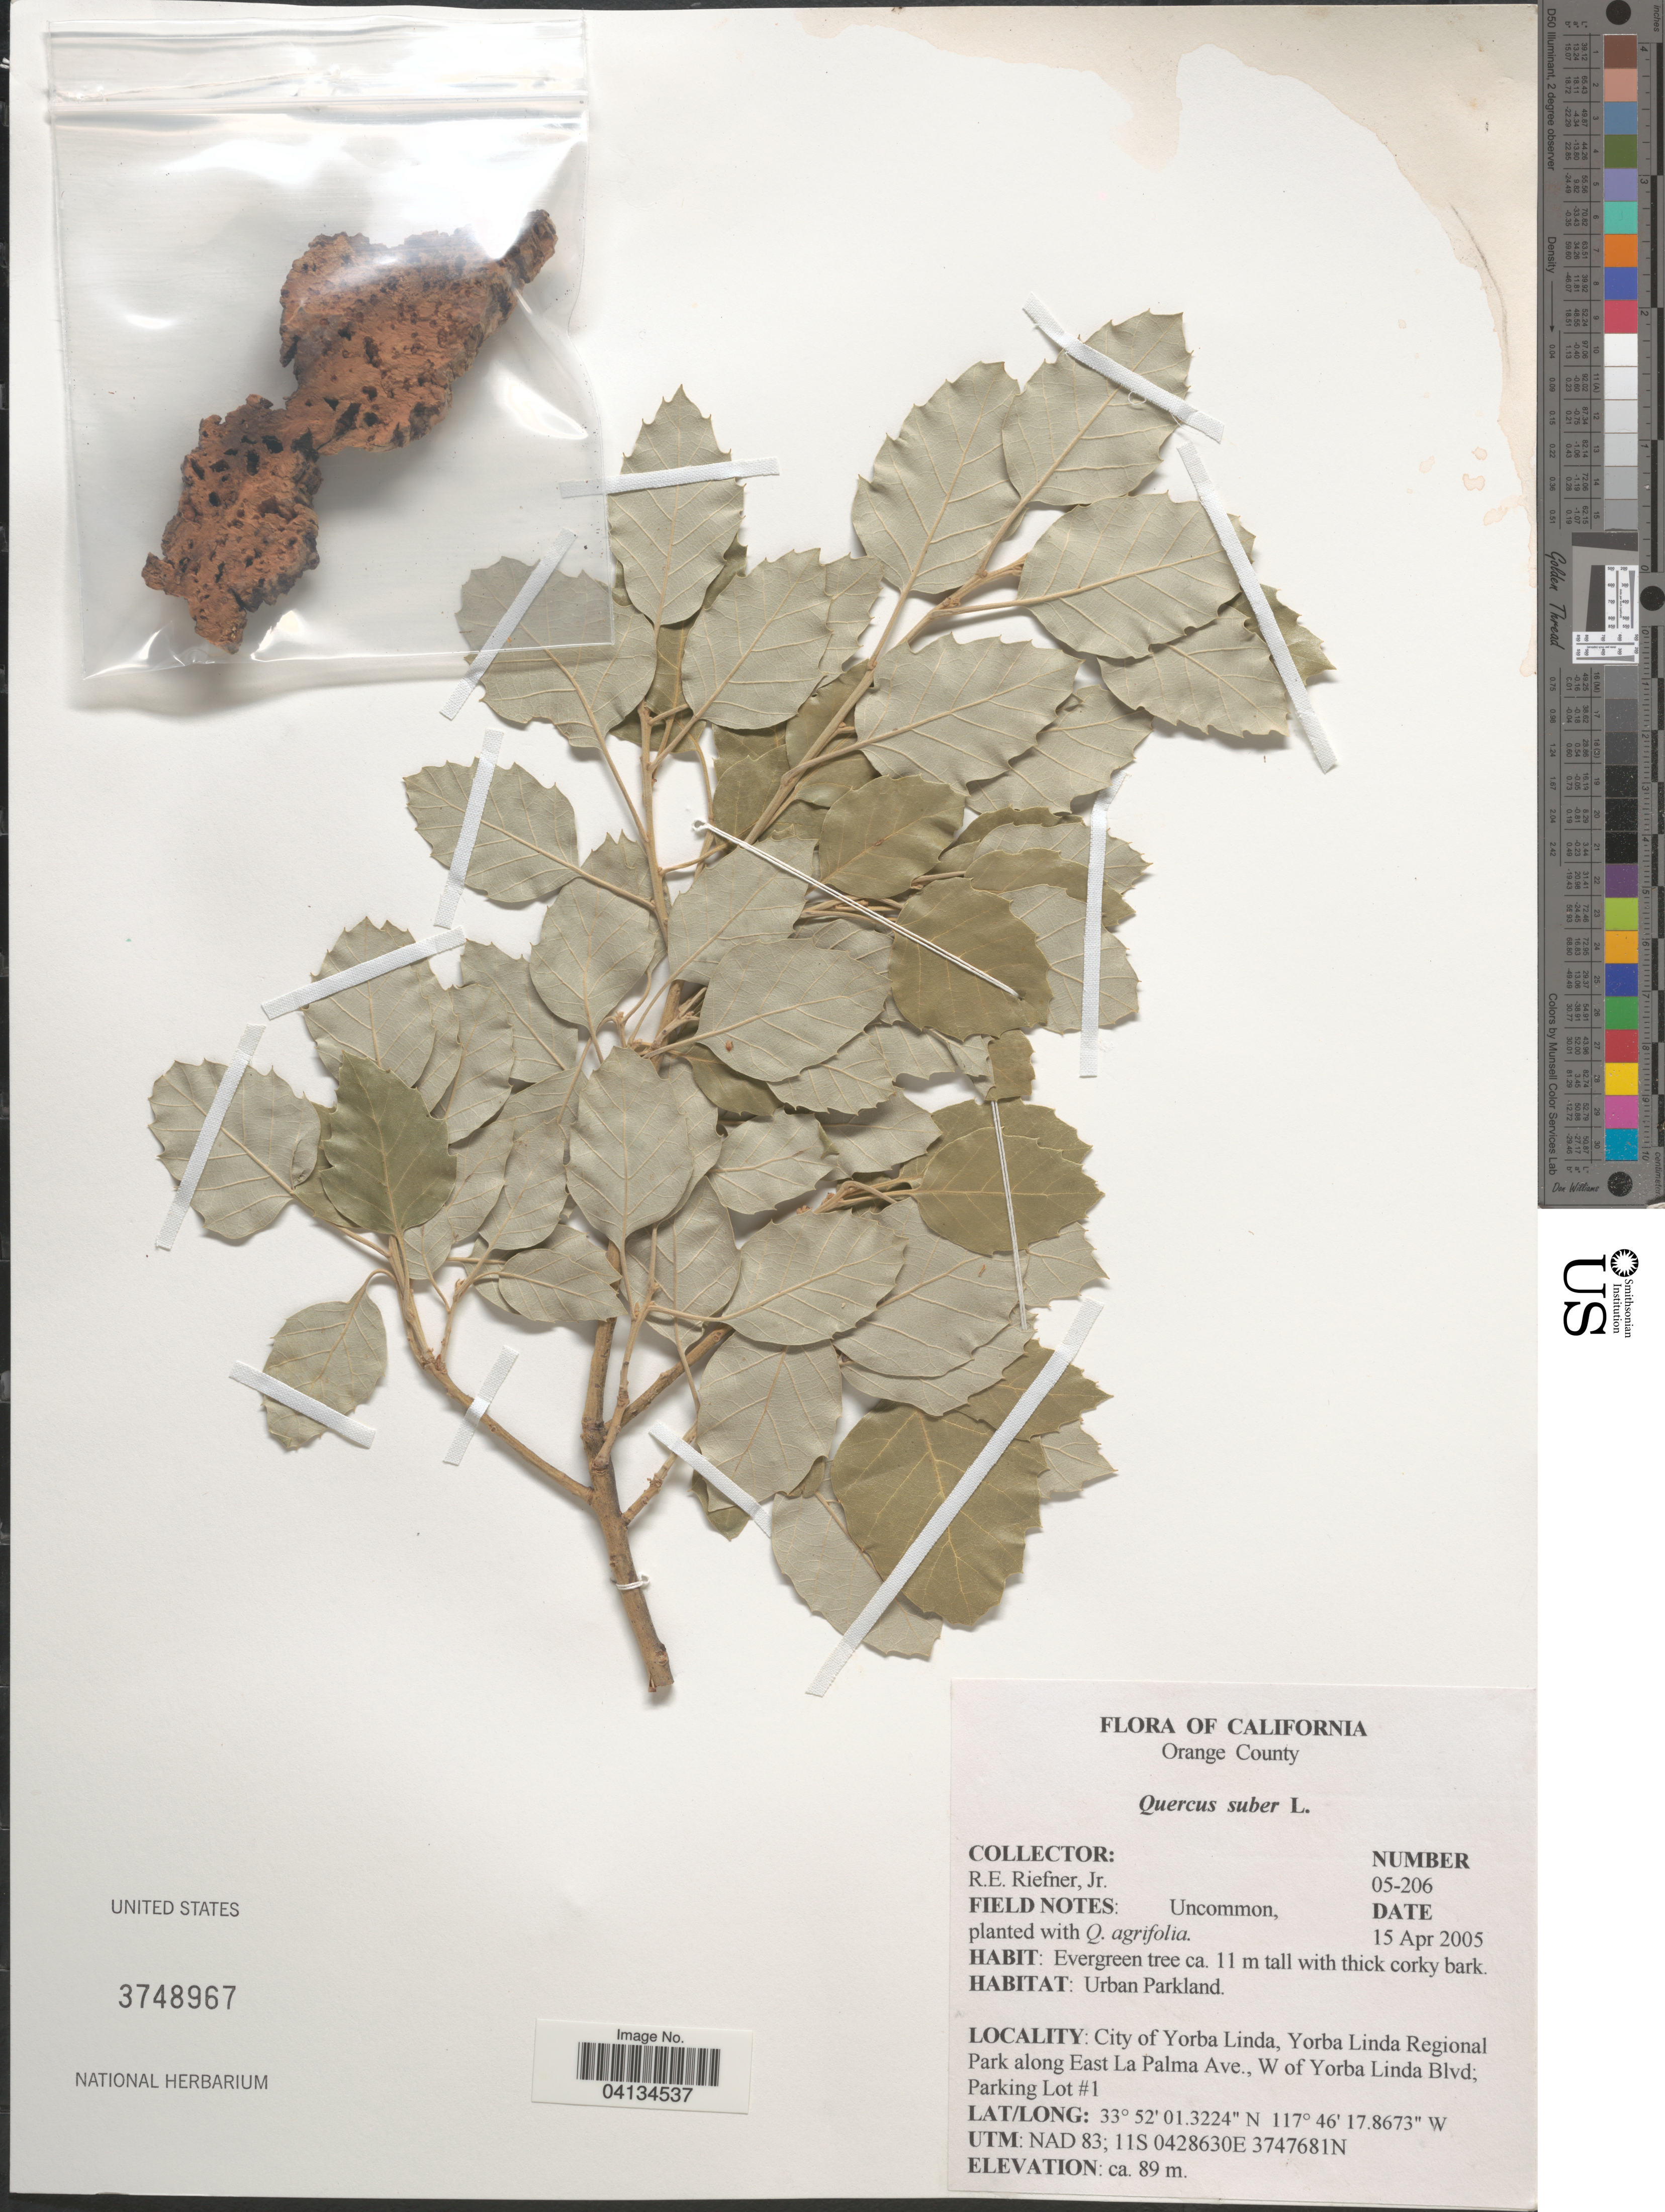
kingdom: Plantae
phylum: Tracheophyta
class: Magnoliopsida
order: Fagales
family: Fagaceae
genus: Quercus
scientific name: Quercus suber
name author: L.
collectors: R. Riefner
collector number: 05-206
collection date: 2005-04-15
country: United States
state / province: California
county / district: Orange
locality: Orange County. Urban Parkland. City of Yorba Linda, Yorba Linda Regional Park along East La Palma Ave., W of Yorba Linda Blvd; Parking Lot #1. UTM: NAD 83; 11S 0428630E 3747681N.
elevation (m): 89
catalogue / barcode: US 3748967